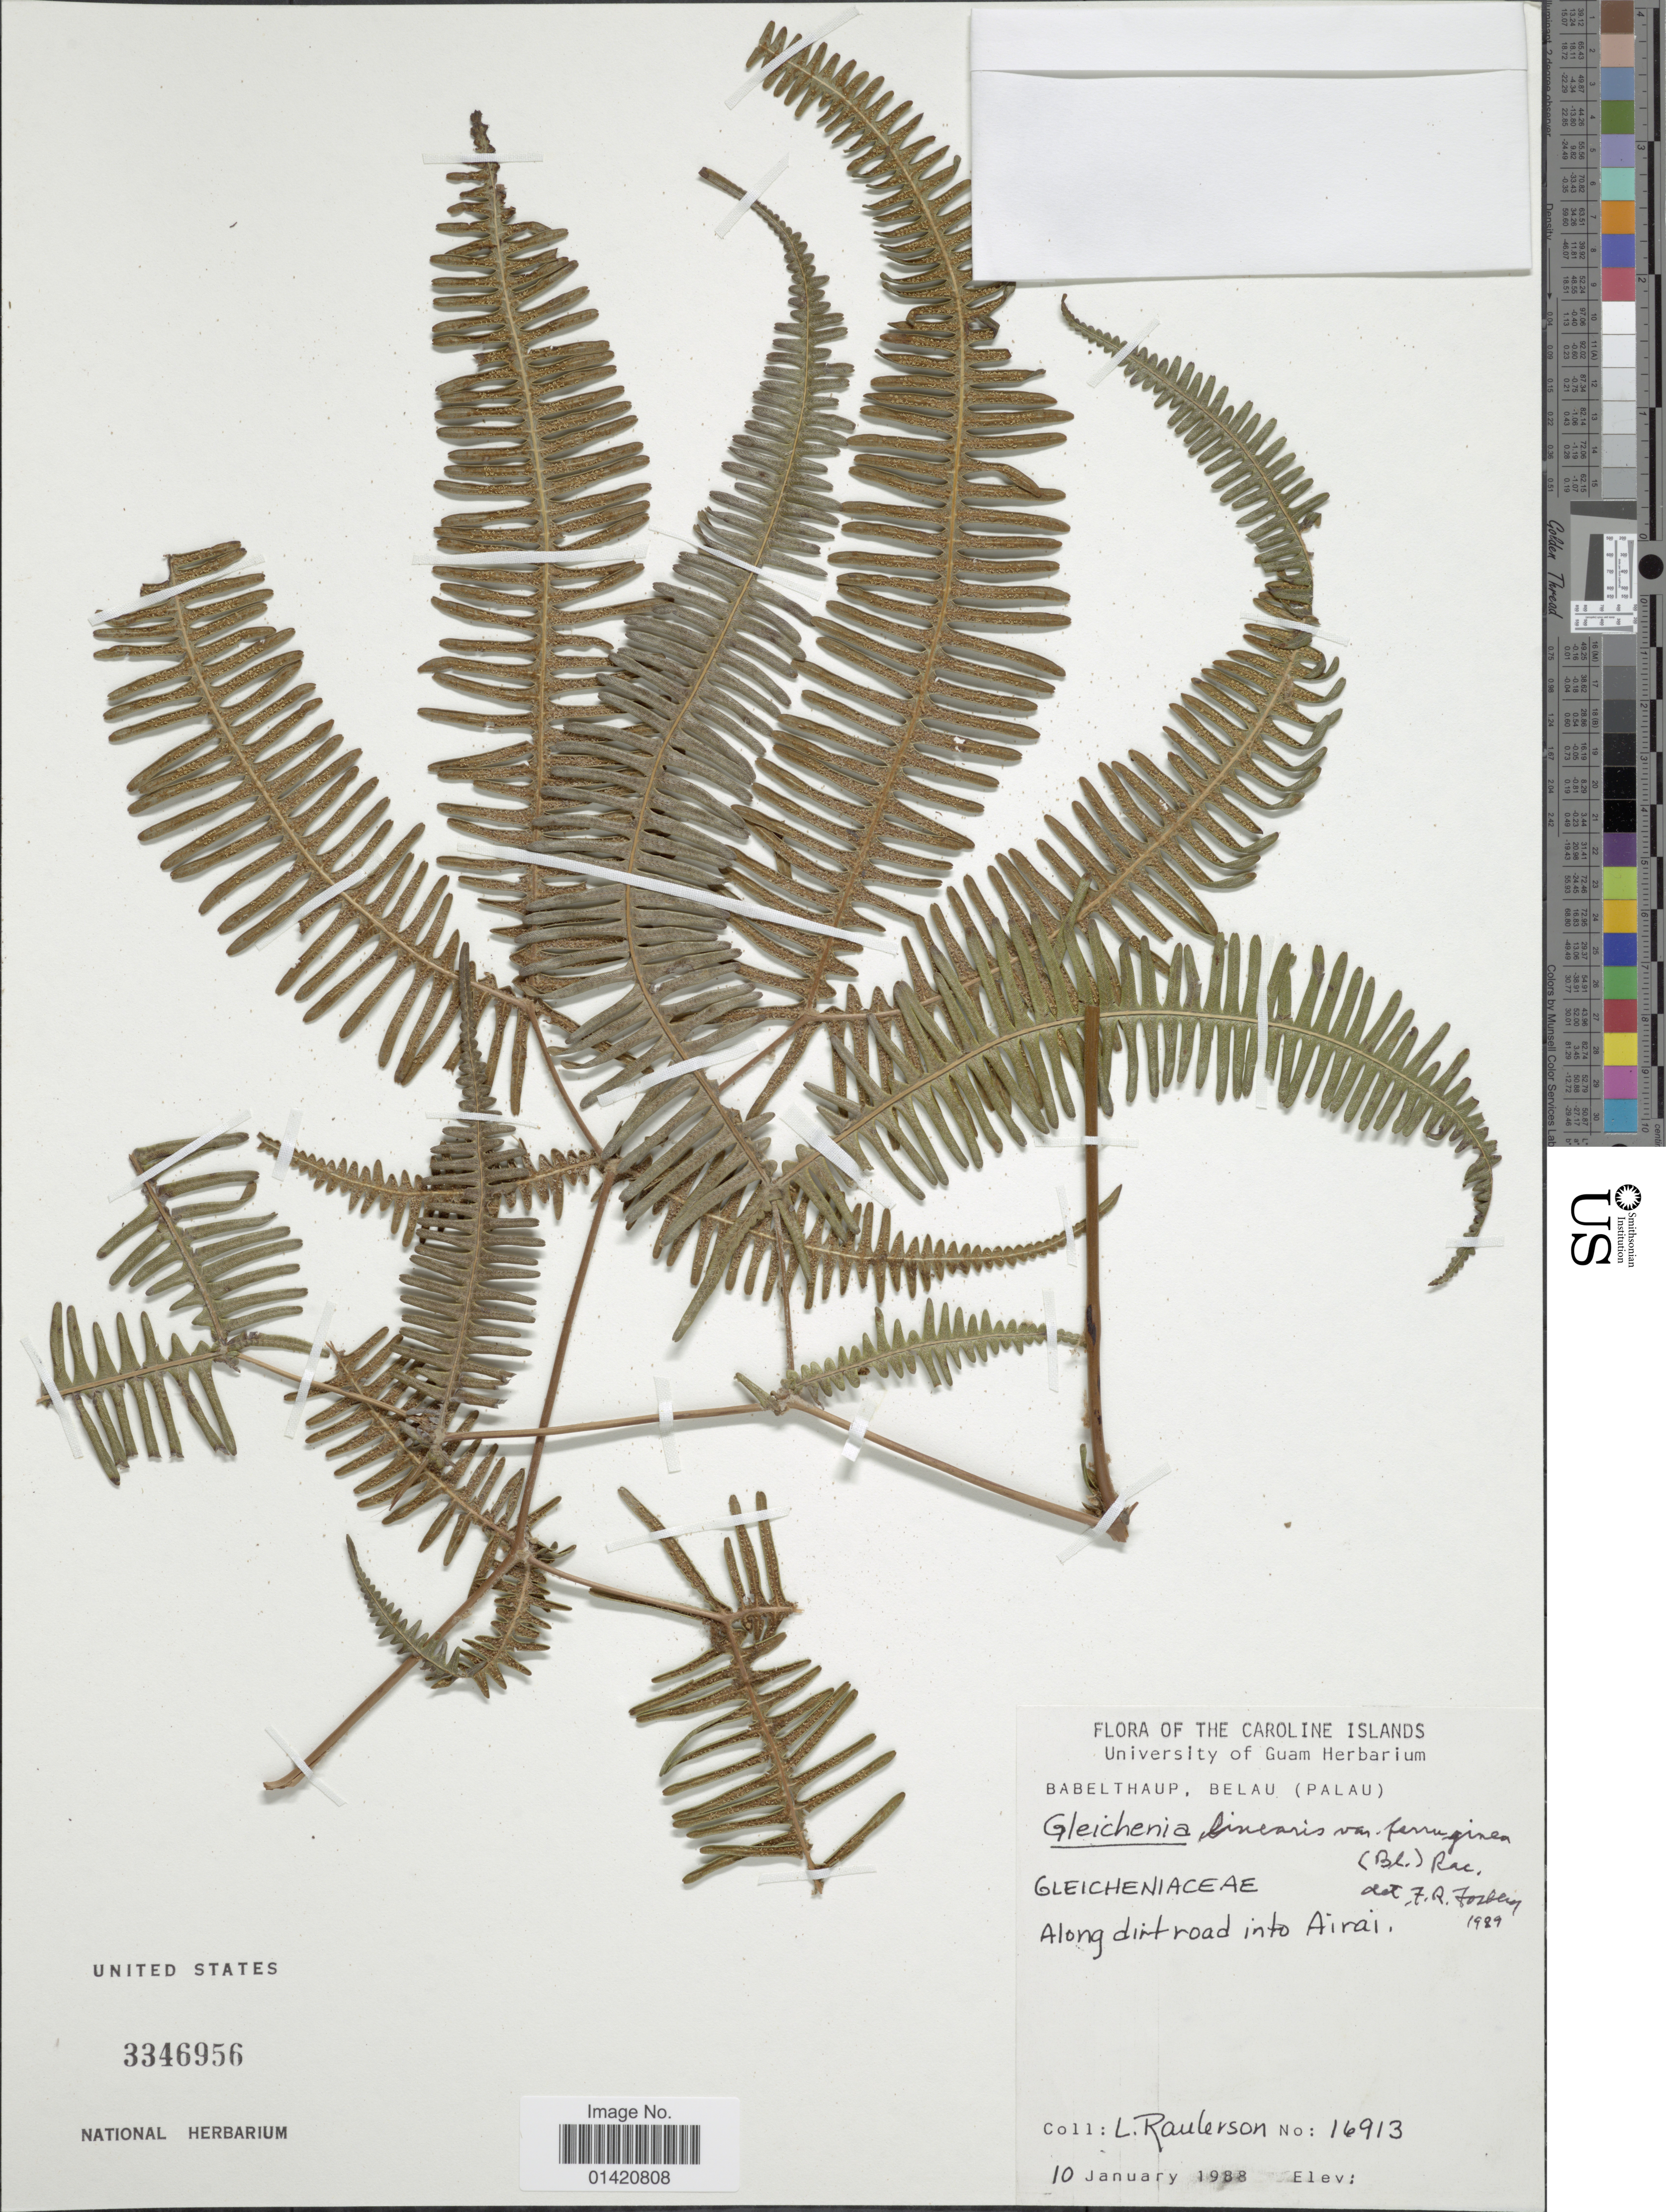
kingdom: Plantae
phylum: Tracheophyta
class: Polypodiopsida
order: Gleicheniales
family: Gleicheniaceae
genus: Dicranopteris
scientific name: Dicranopteris linearis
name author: (Burm. f.) Underw.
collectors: L. Raulerson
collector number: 16913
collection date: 1988-01-10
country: Palau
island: Babeldaob [Babelthuap]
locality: Babelthaup, Belau (Palau), Along dirt road into Airai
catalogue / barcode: US 3346956